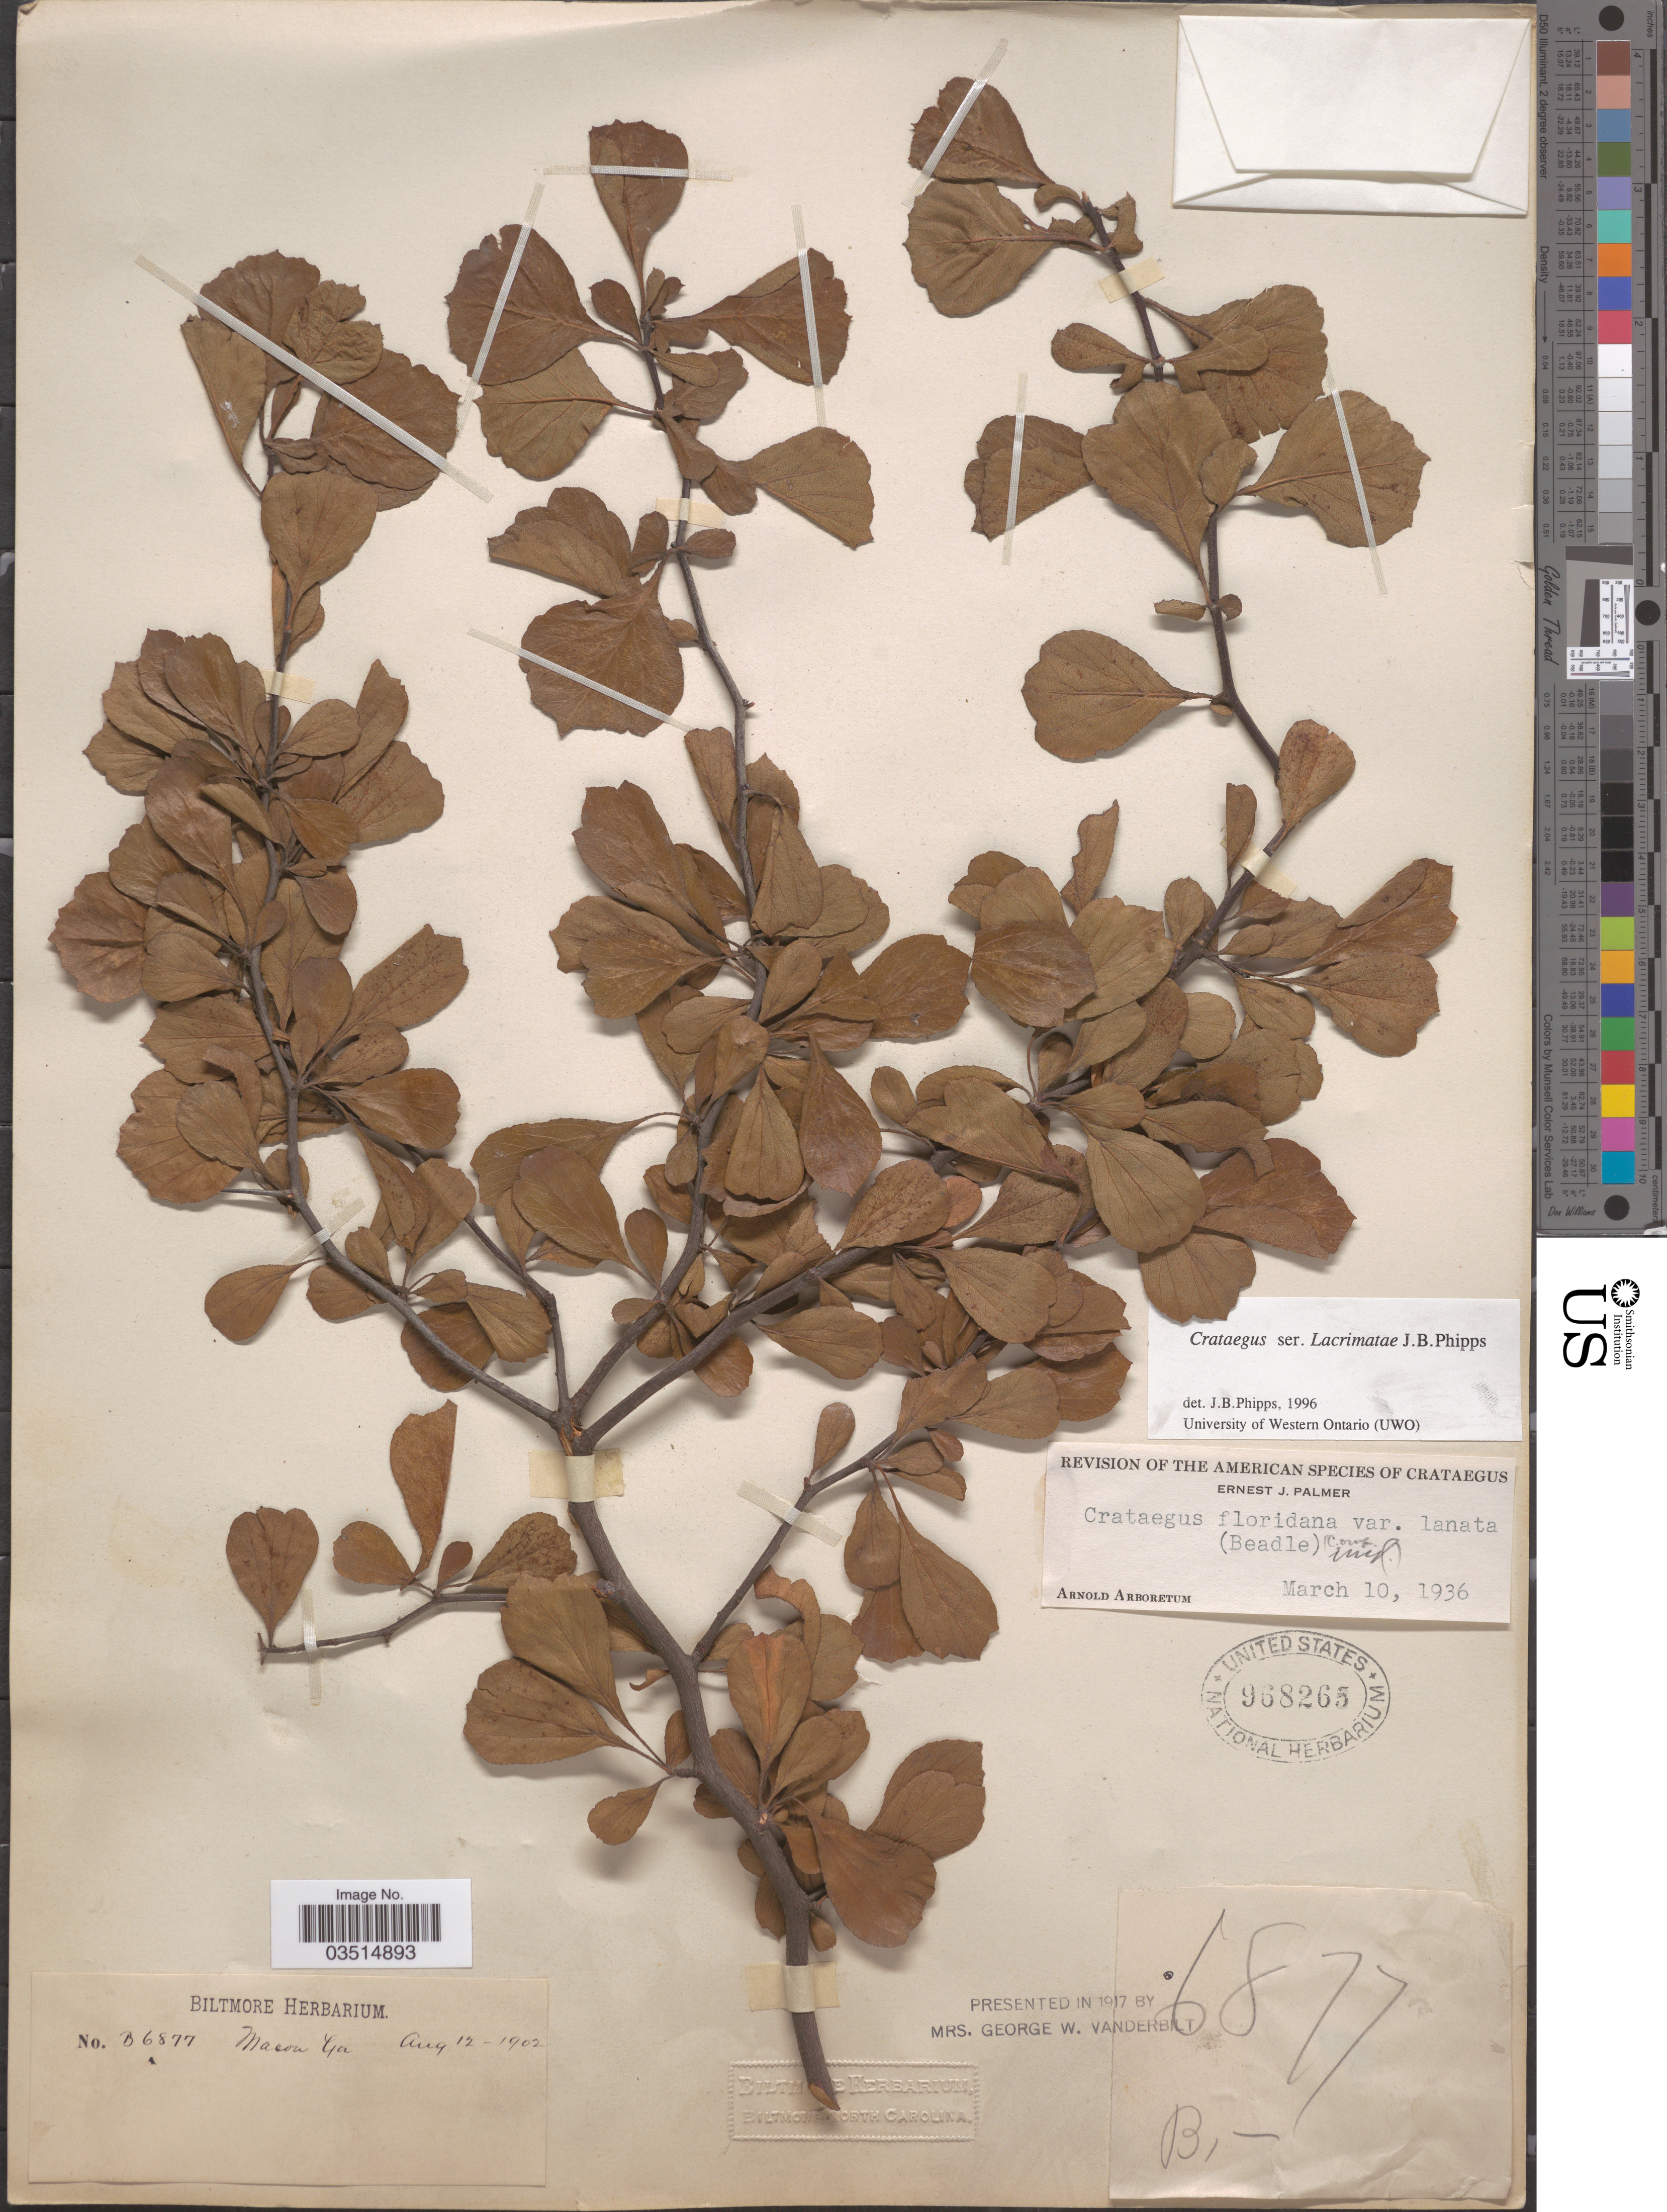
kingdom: Plantae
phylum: Tracheophyta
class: Magnoliopsida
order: Rosales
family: Rosaceae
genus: Crataegus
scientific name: Crataegus floridana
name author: Sarg.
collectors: ex herb. Biltmore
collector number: B6877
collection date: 1902-08-12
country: United States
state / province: Georgia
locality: Macon.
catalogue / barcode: US 968265